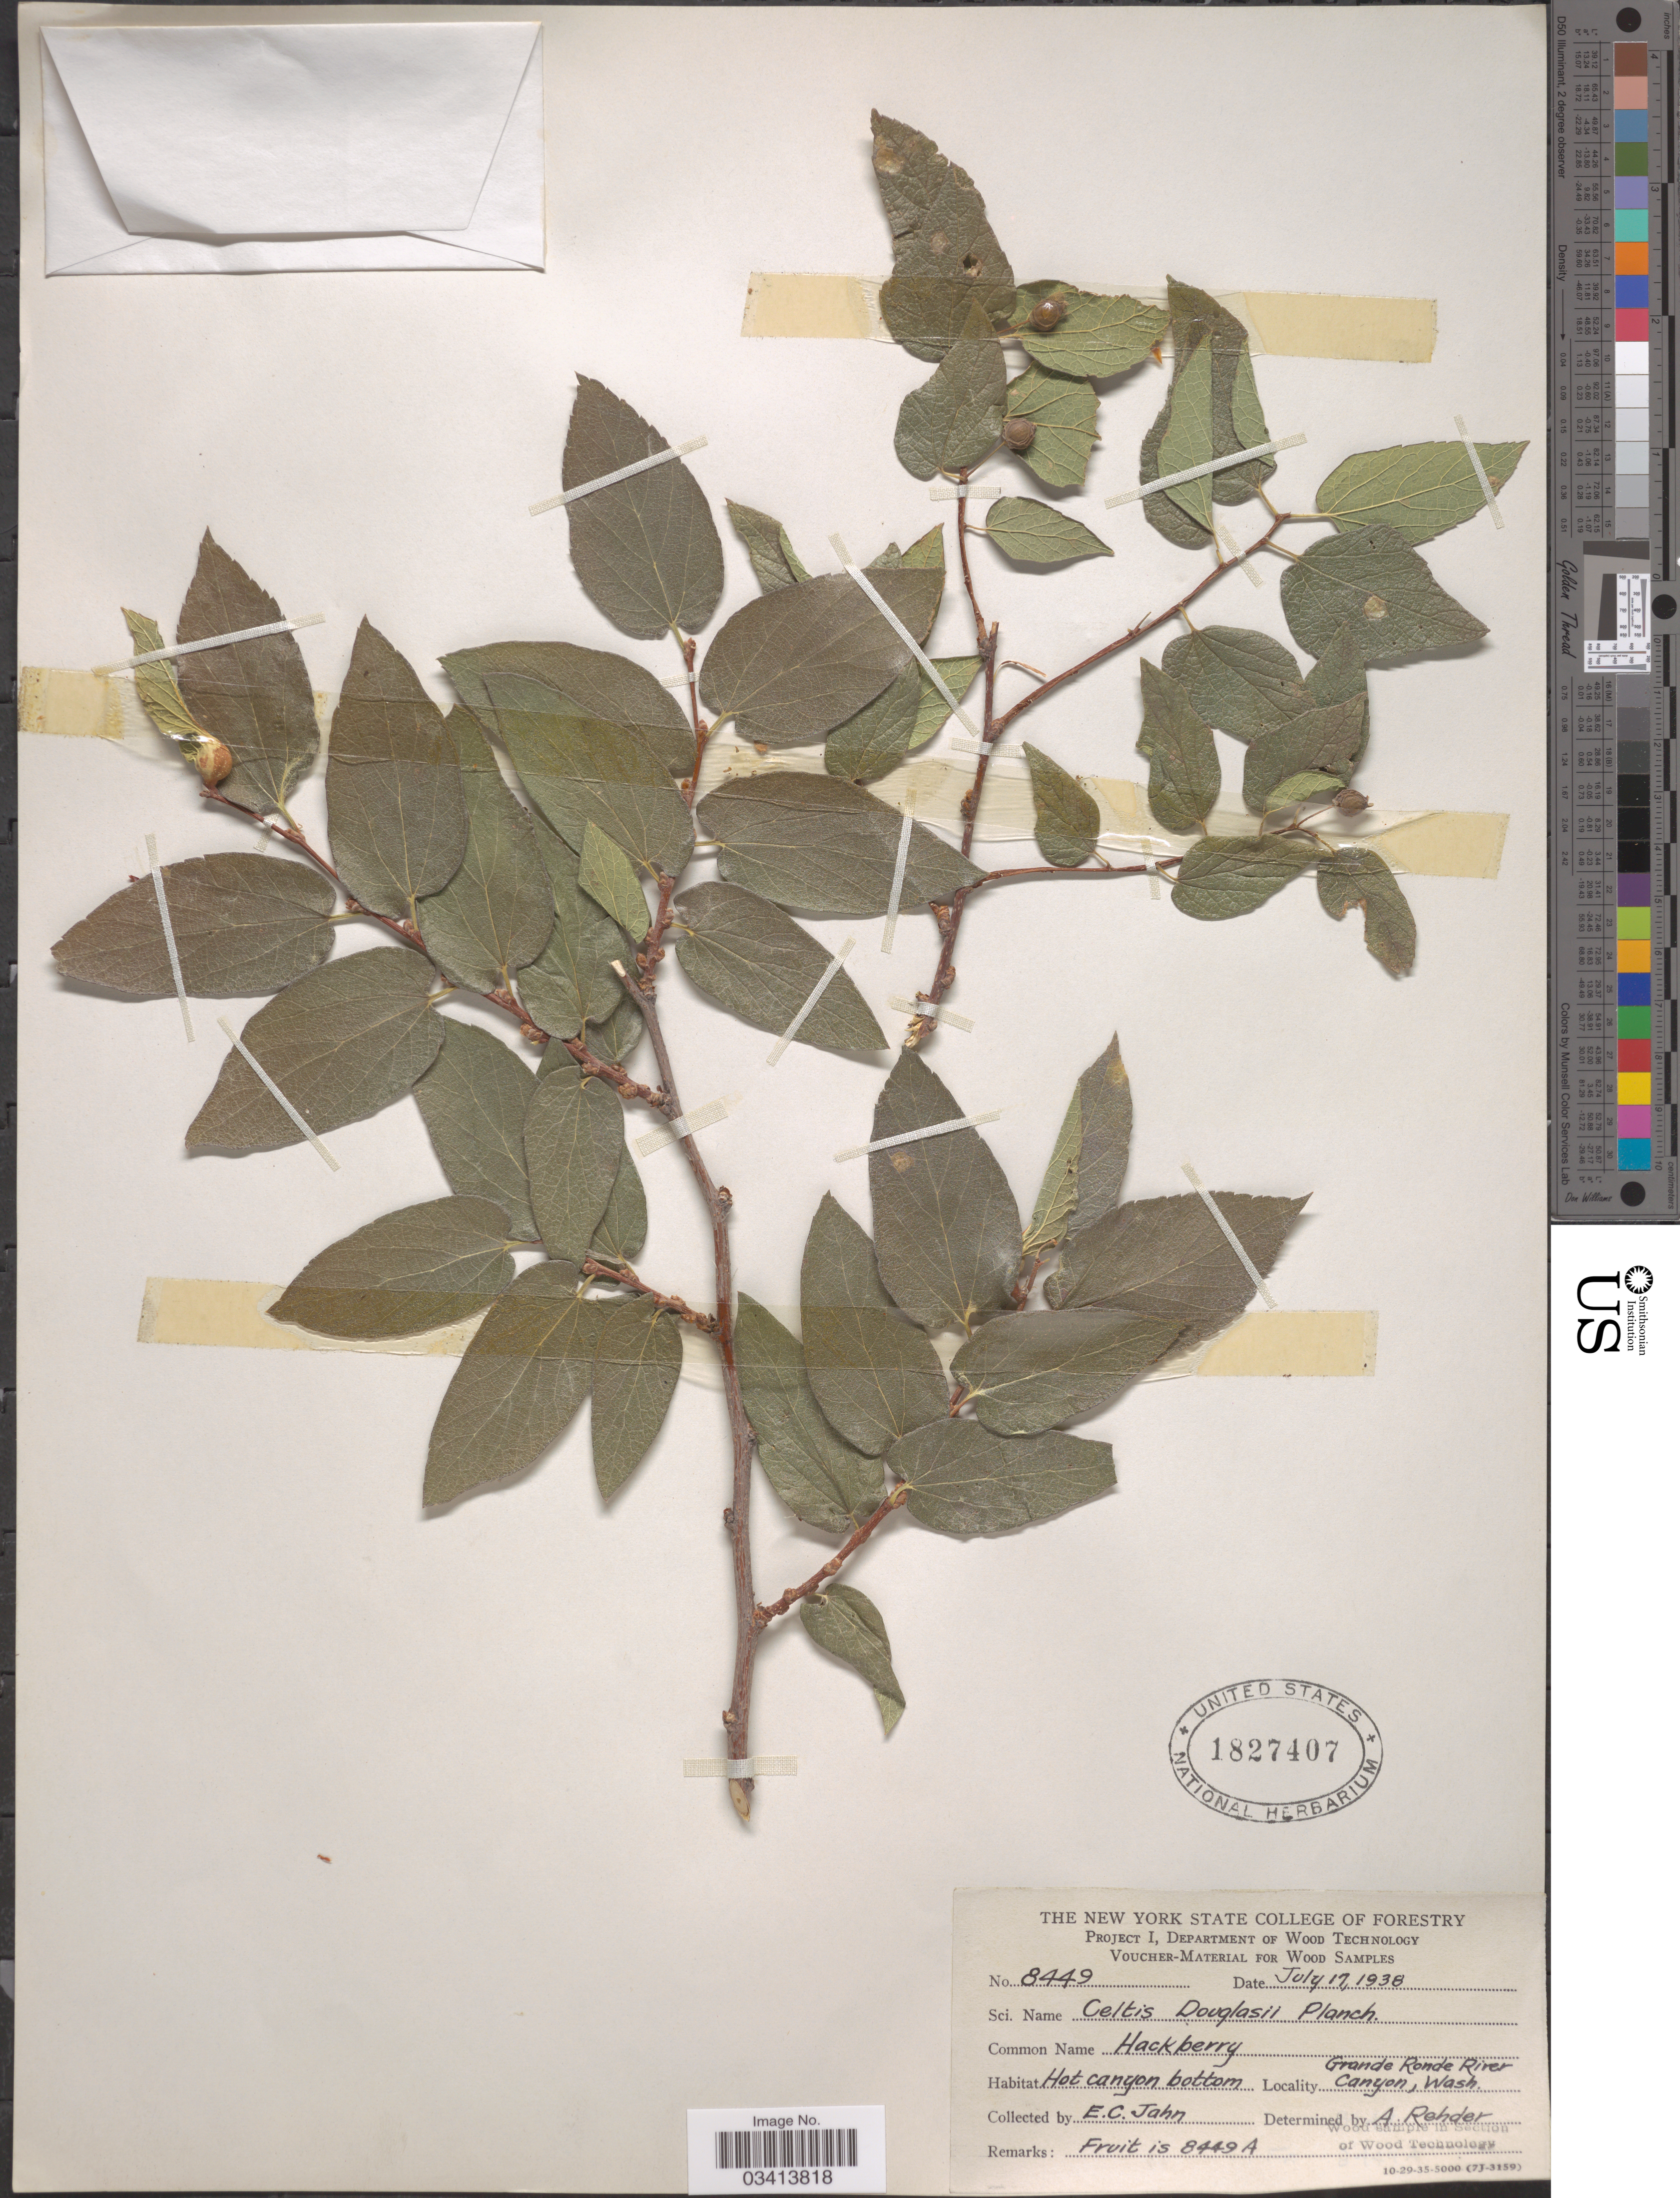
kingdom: Plantae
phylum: Tracheophyta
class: Magnoliopsida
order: Rosales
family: Cannabaceae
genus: Celtis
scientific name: Celtis laevigata var. reticulata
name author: (Torr.) L.D. Benson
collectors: E. Jahn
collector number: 8449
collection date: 1938-07-17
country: United States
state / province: Washington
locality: Grande Ronde River Canyon.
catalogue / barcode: US 1827407